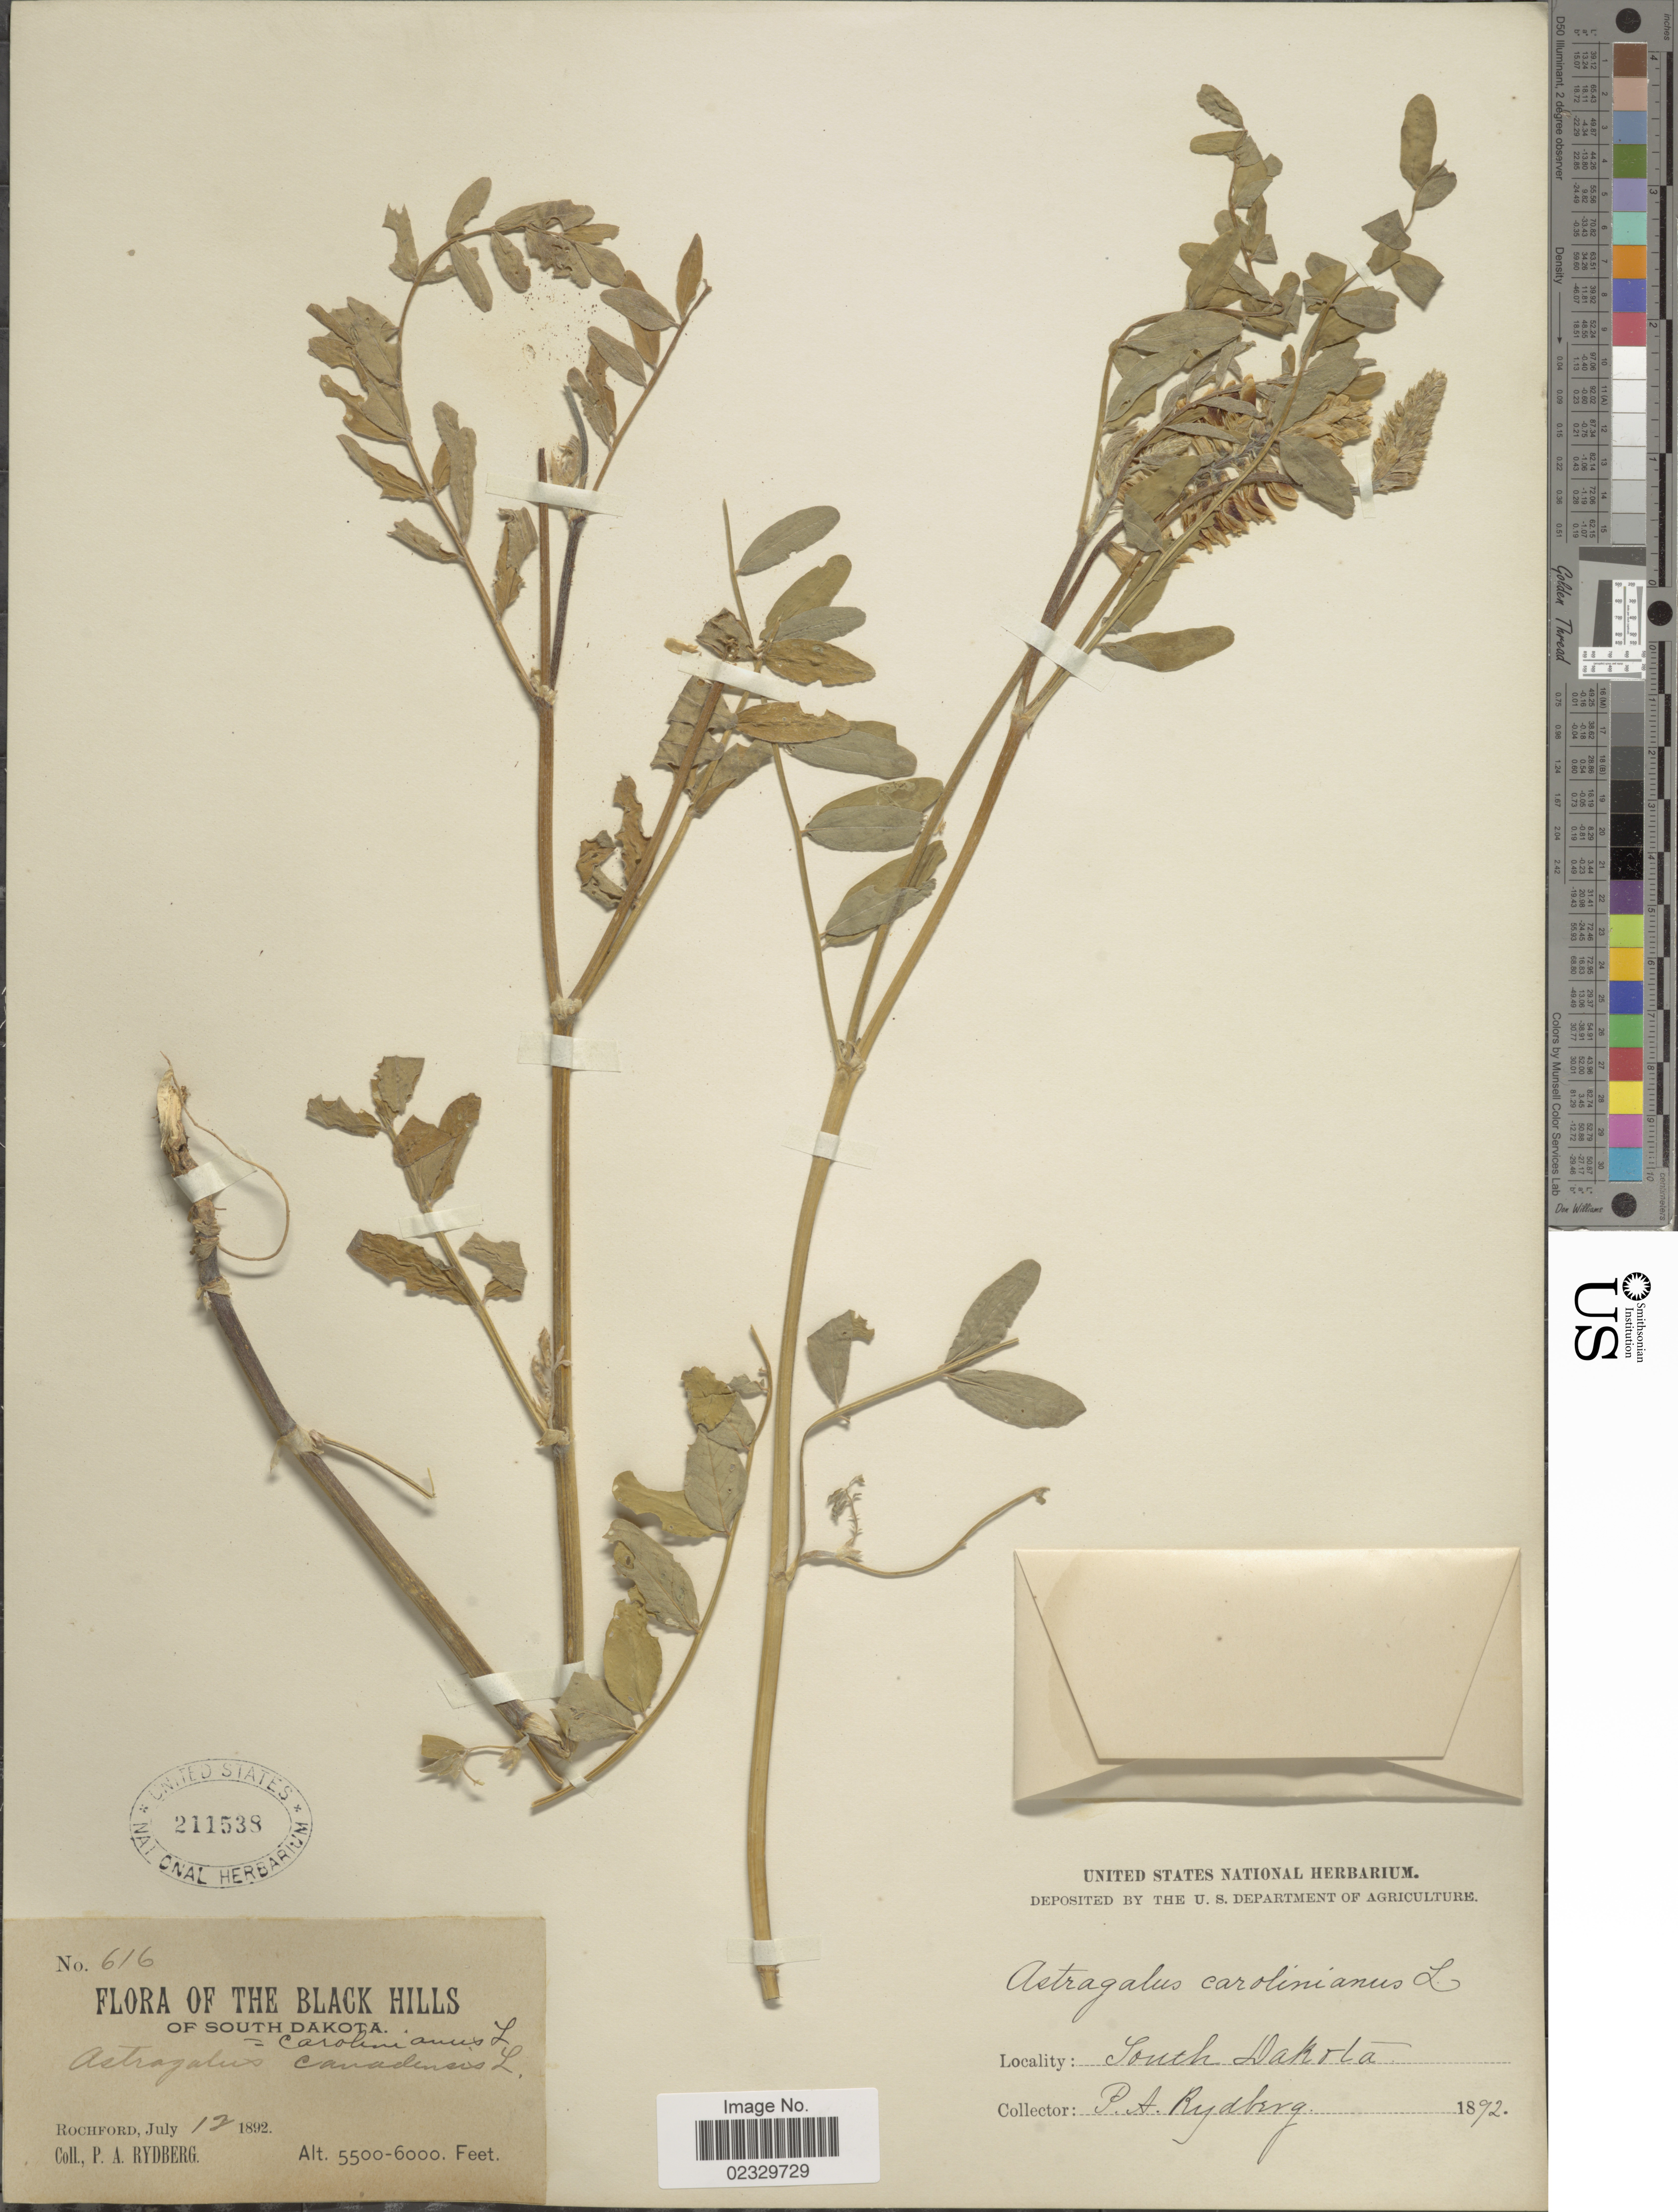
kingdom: Plantae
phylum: Tracheophyta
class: Magnoliopsida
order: Fabales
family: Fabaceae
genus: Astragalus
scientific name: Astragalus canadensis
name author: L.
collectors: P. A. Rydberg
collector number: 616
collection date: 1892-07-12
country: United States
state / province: South Dakota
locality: The Black Hills of South Dakota, Rochford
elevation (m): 1676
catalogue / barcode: US 211538